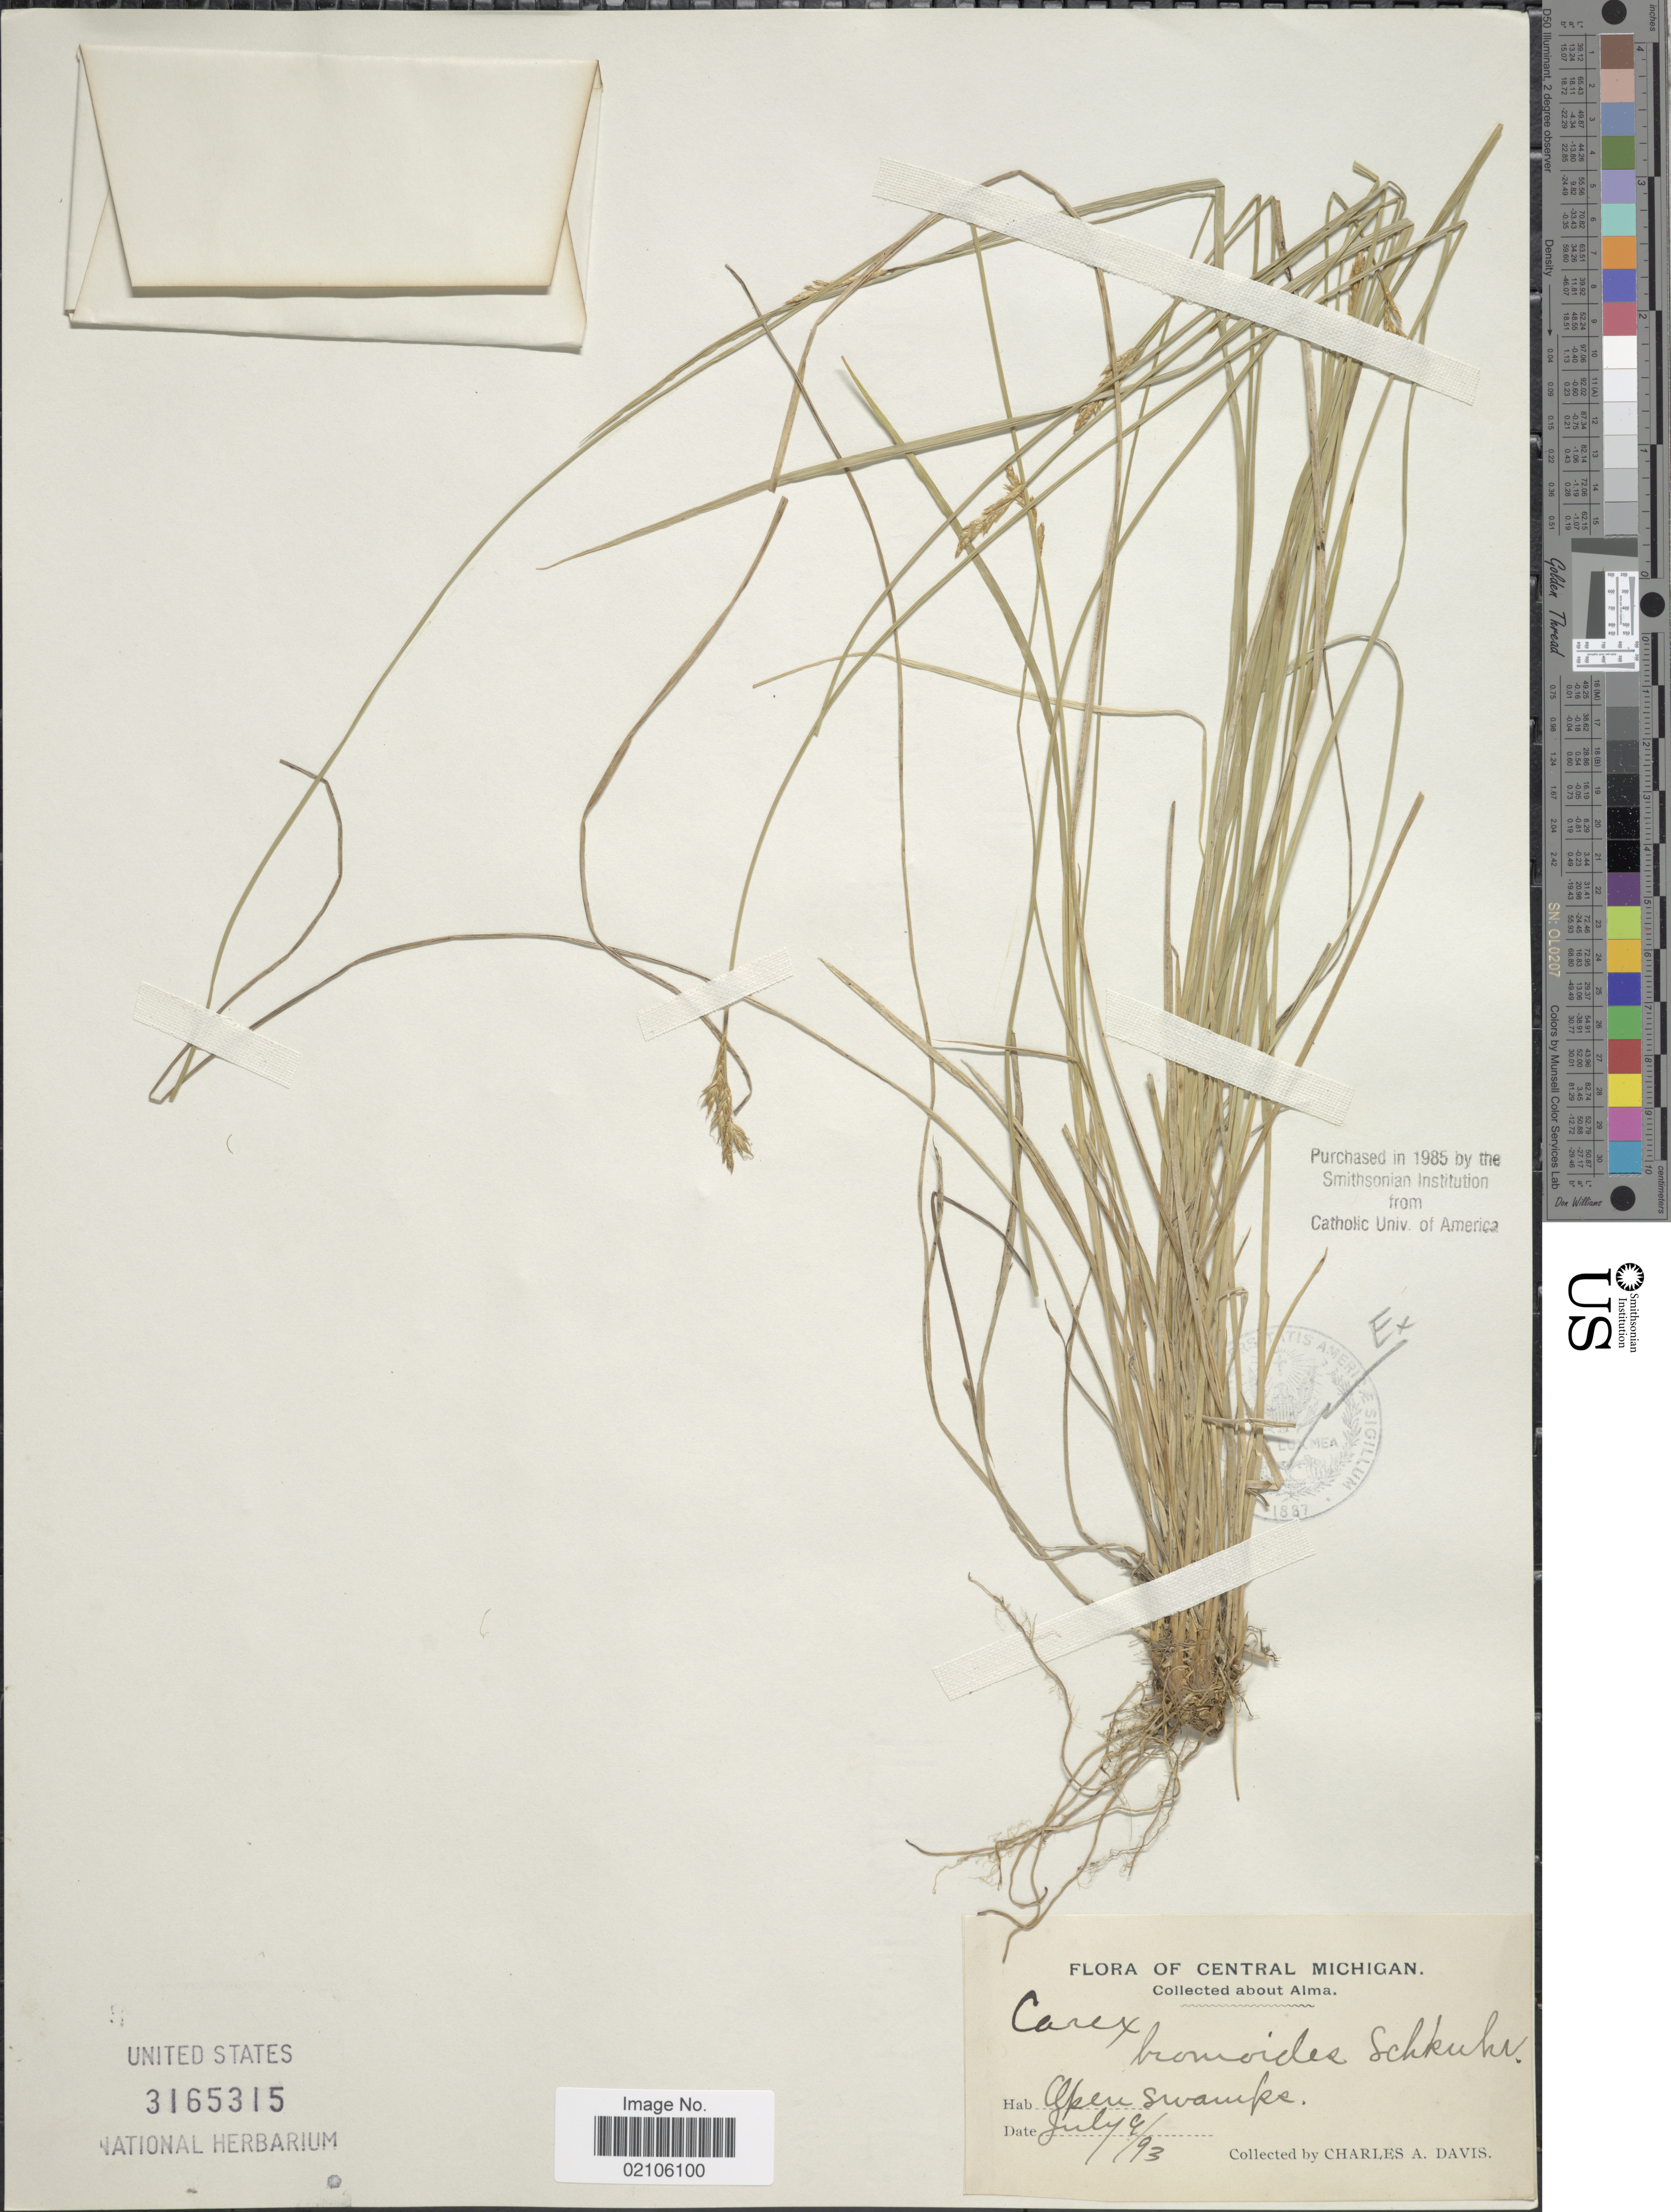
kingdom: Plantae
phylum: Tracheophyta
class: Liliopsida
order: Poales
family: Cyperaceae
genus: Carex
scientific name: Carex bromoides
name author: Willd.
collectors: C. Davis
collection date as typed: Transcribed d/m/y: 9/7/93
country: United States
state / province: Michigan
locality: Central Michigan, about Alma, Open swamps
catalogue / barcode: US 3165315